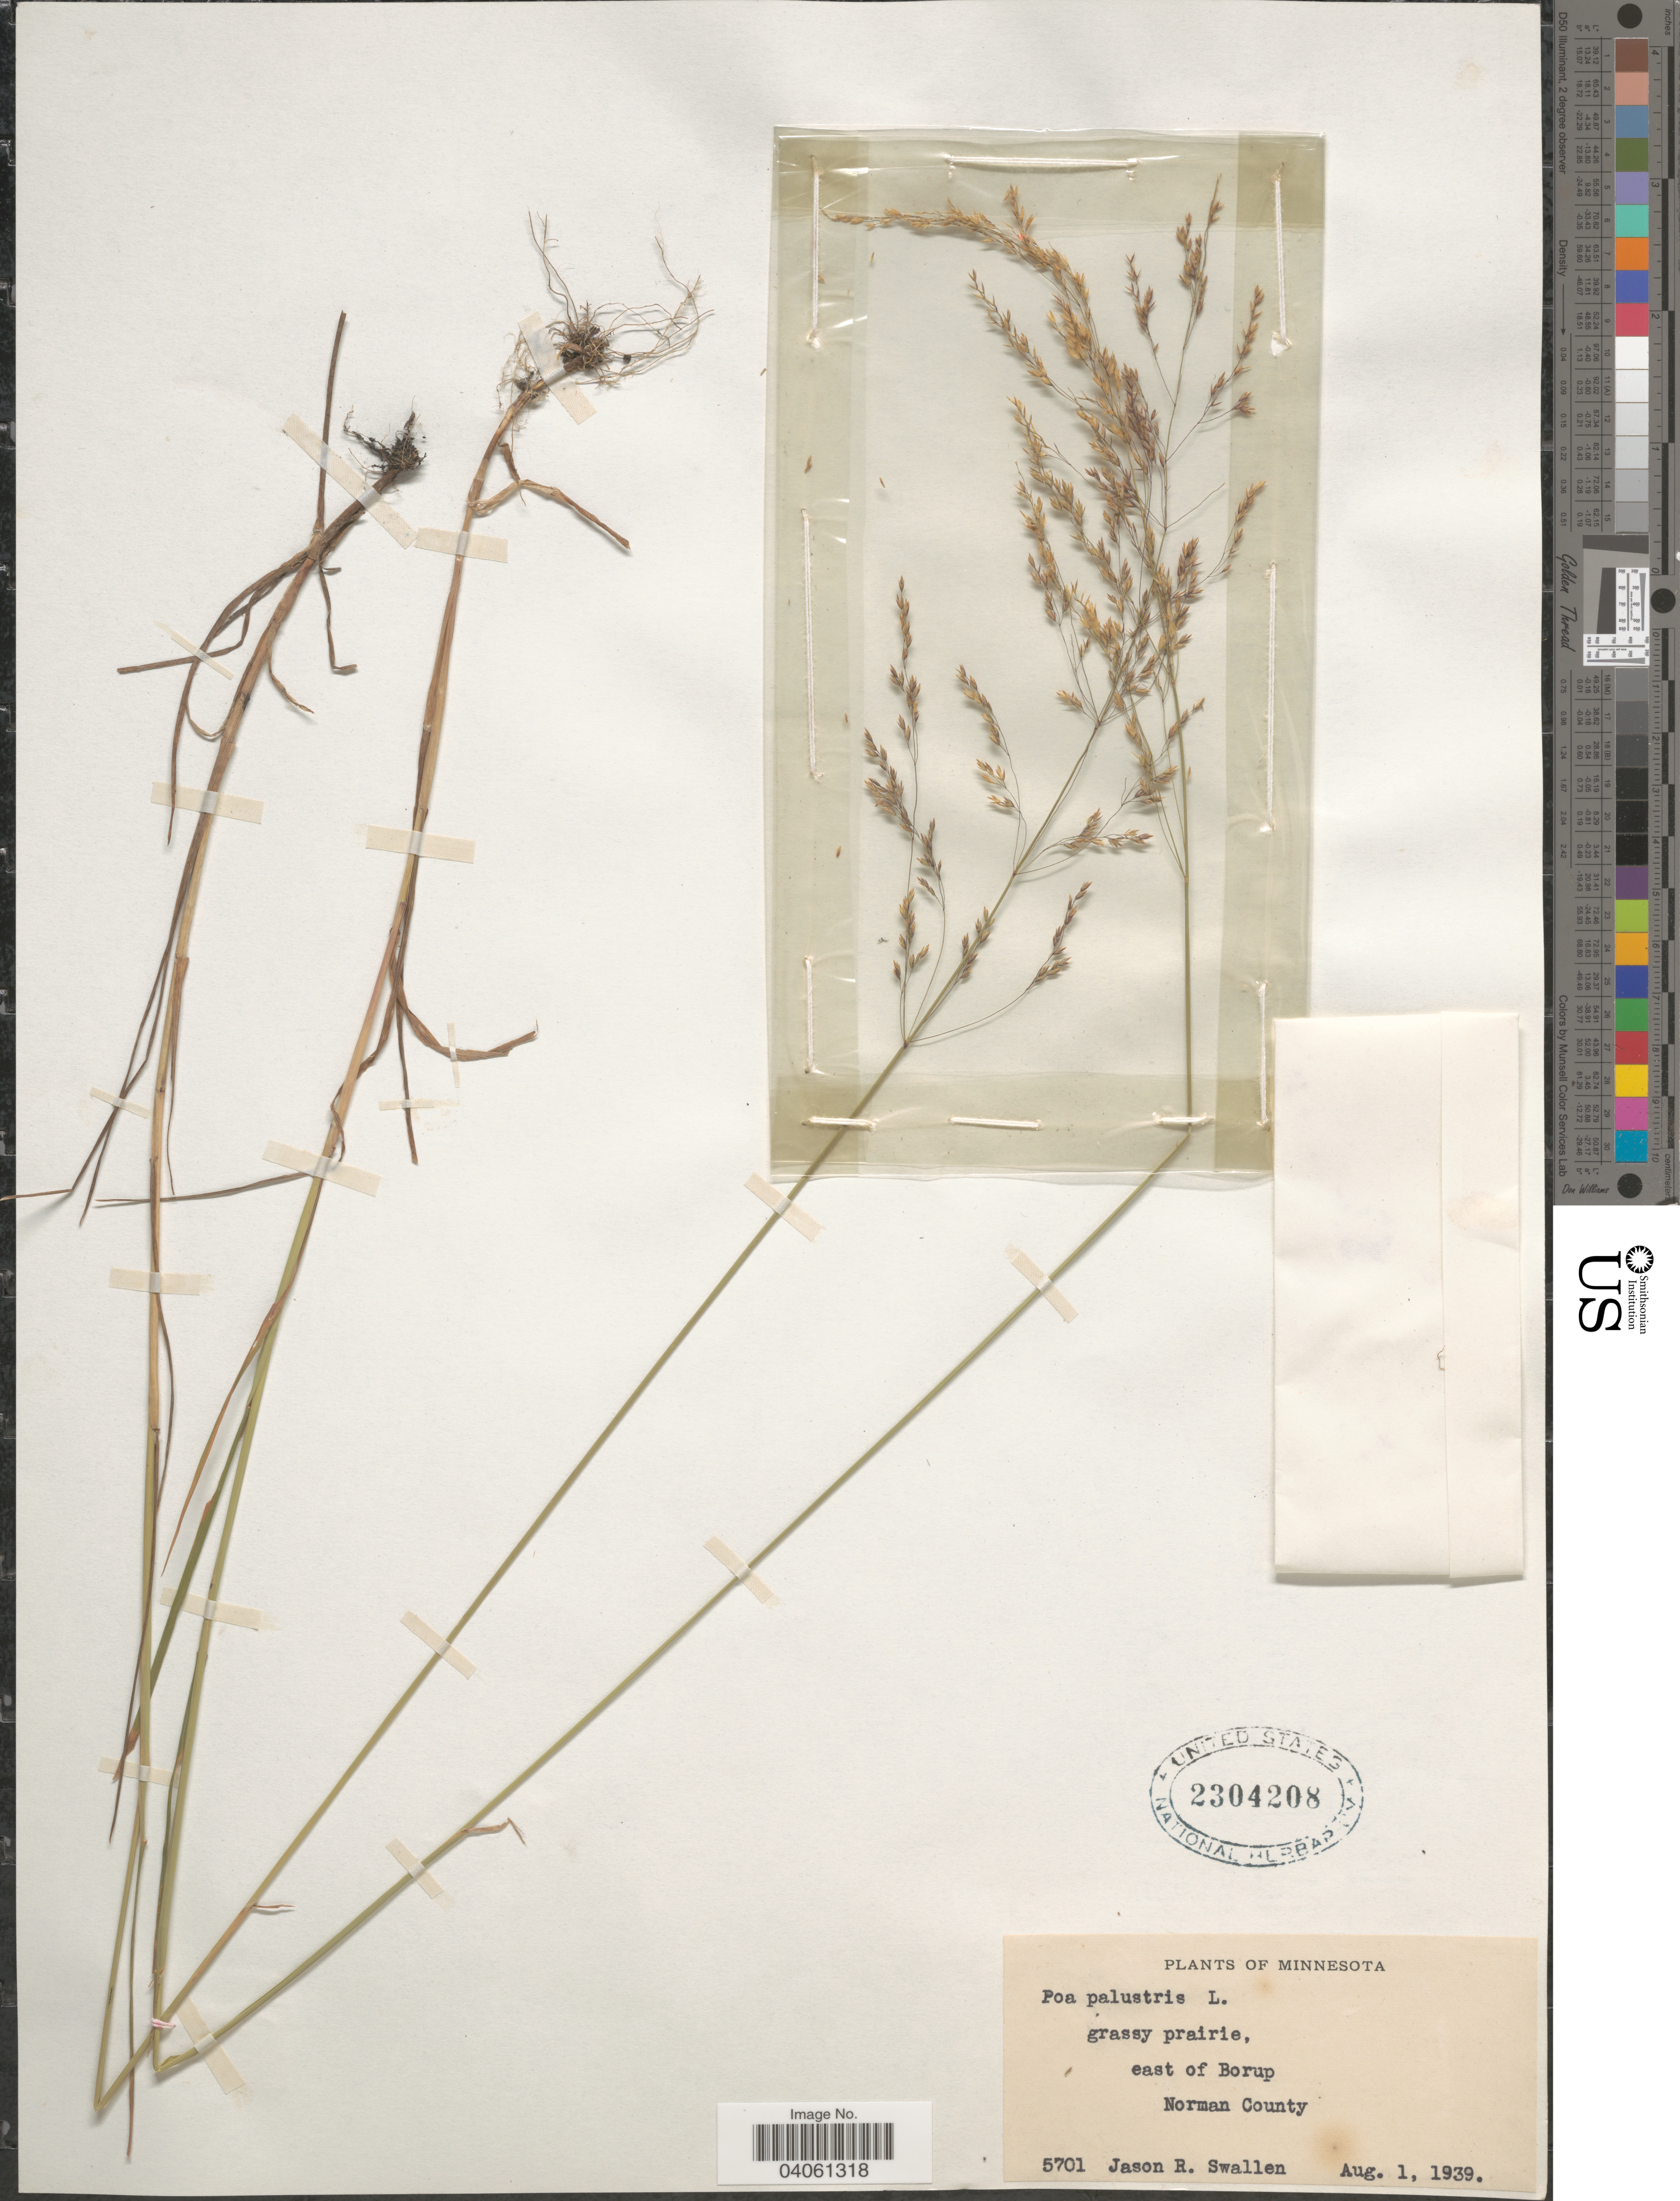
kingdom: Plantae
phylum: Tracheophyta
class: Liliopsida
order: Poales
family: Poaceae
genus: Poa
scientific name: Poa palustris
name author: L.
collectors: J. R. Swallen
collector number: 5701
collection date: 1939-08-01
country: United States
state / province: Minnesota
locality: Grassy prairie, east of Borup. Norman County.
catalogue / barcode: US 2304208